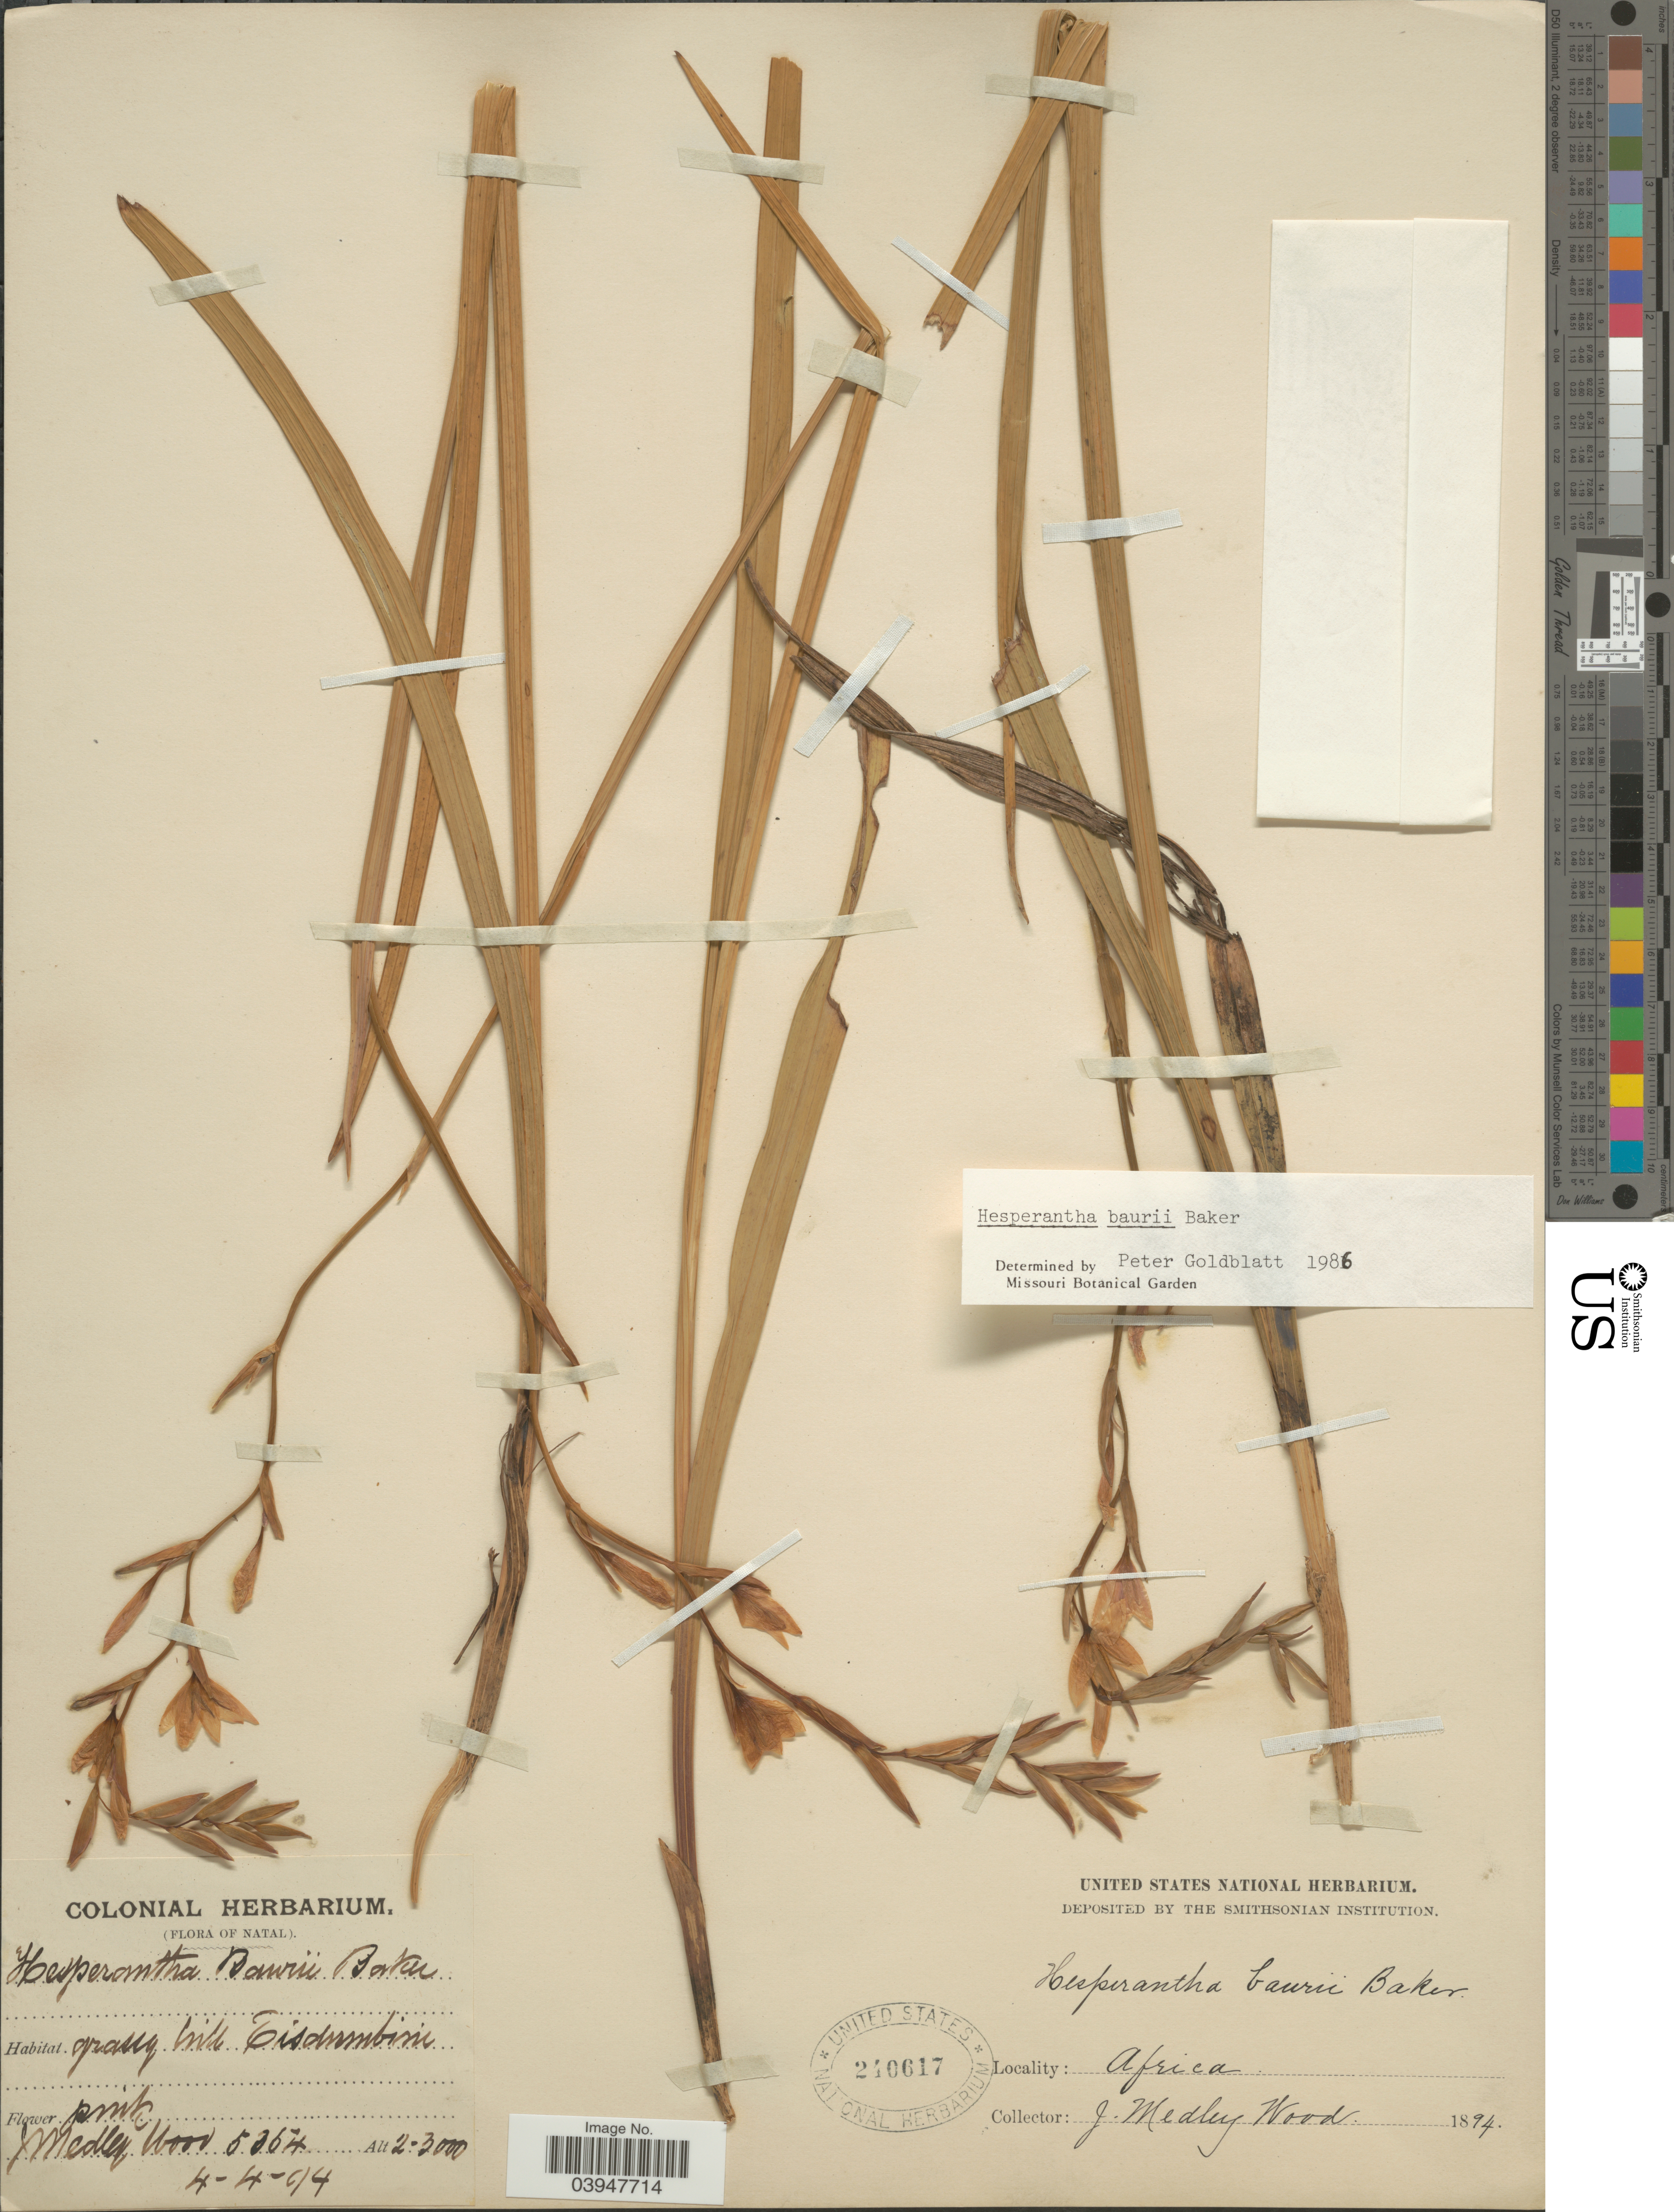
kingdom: Plantae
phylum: Tracheophyta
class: Liliopsida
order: Asparagales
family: Iridaceae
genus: Hesperantha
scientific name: Hesperantha baurii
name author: Baker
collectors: J. M. Wood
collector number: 5354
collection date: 1894-04-04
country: South Africa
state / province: KwaZulu-Natal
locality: Natal. Grassy hill Eisdumbini.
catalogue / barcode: US 240617